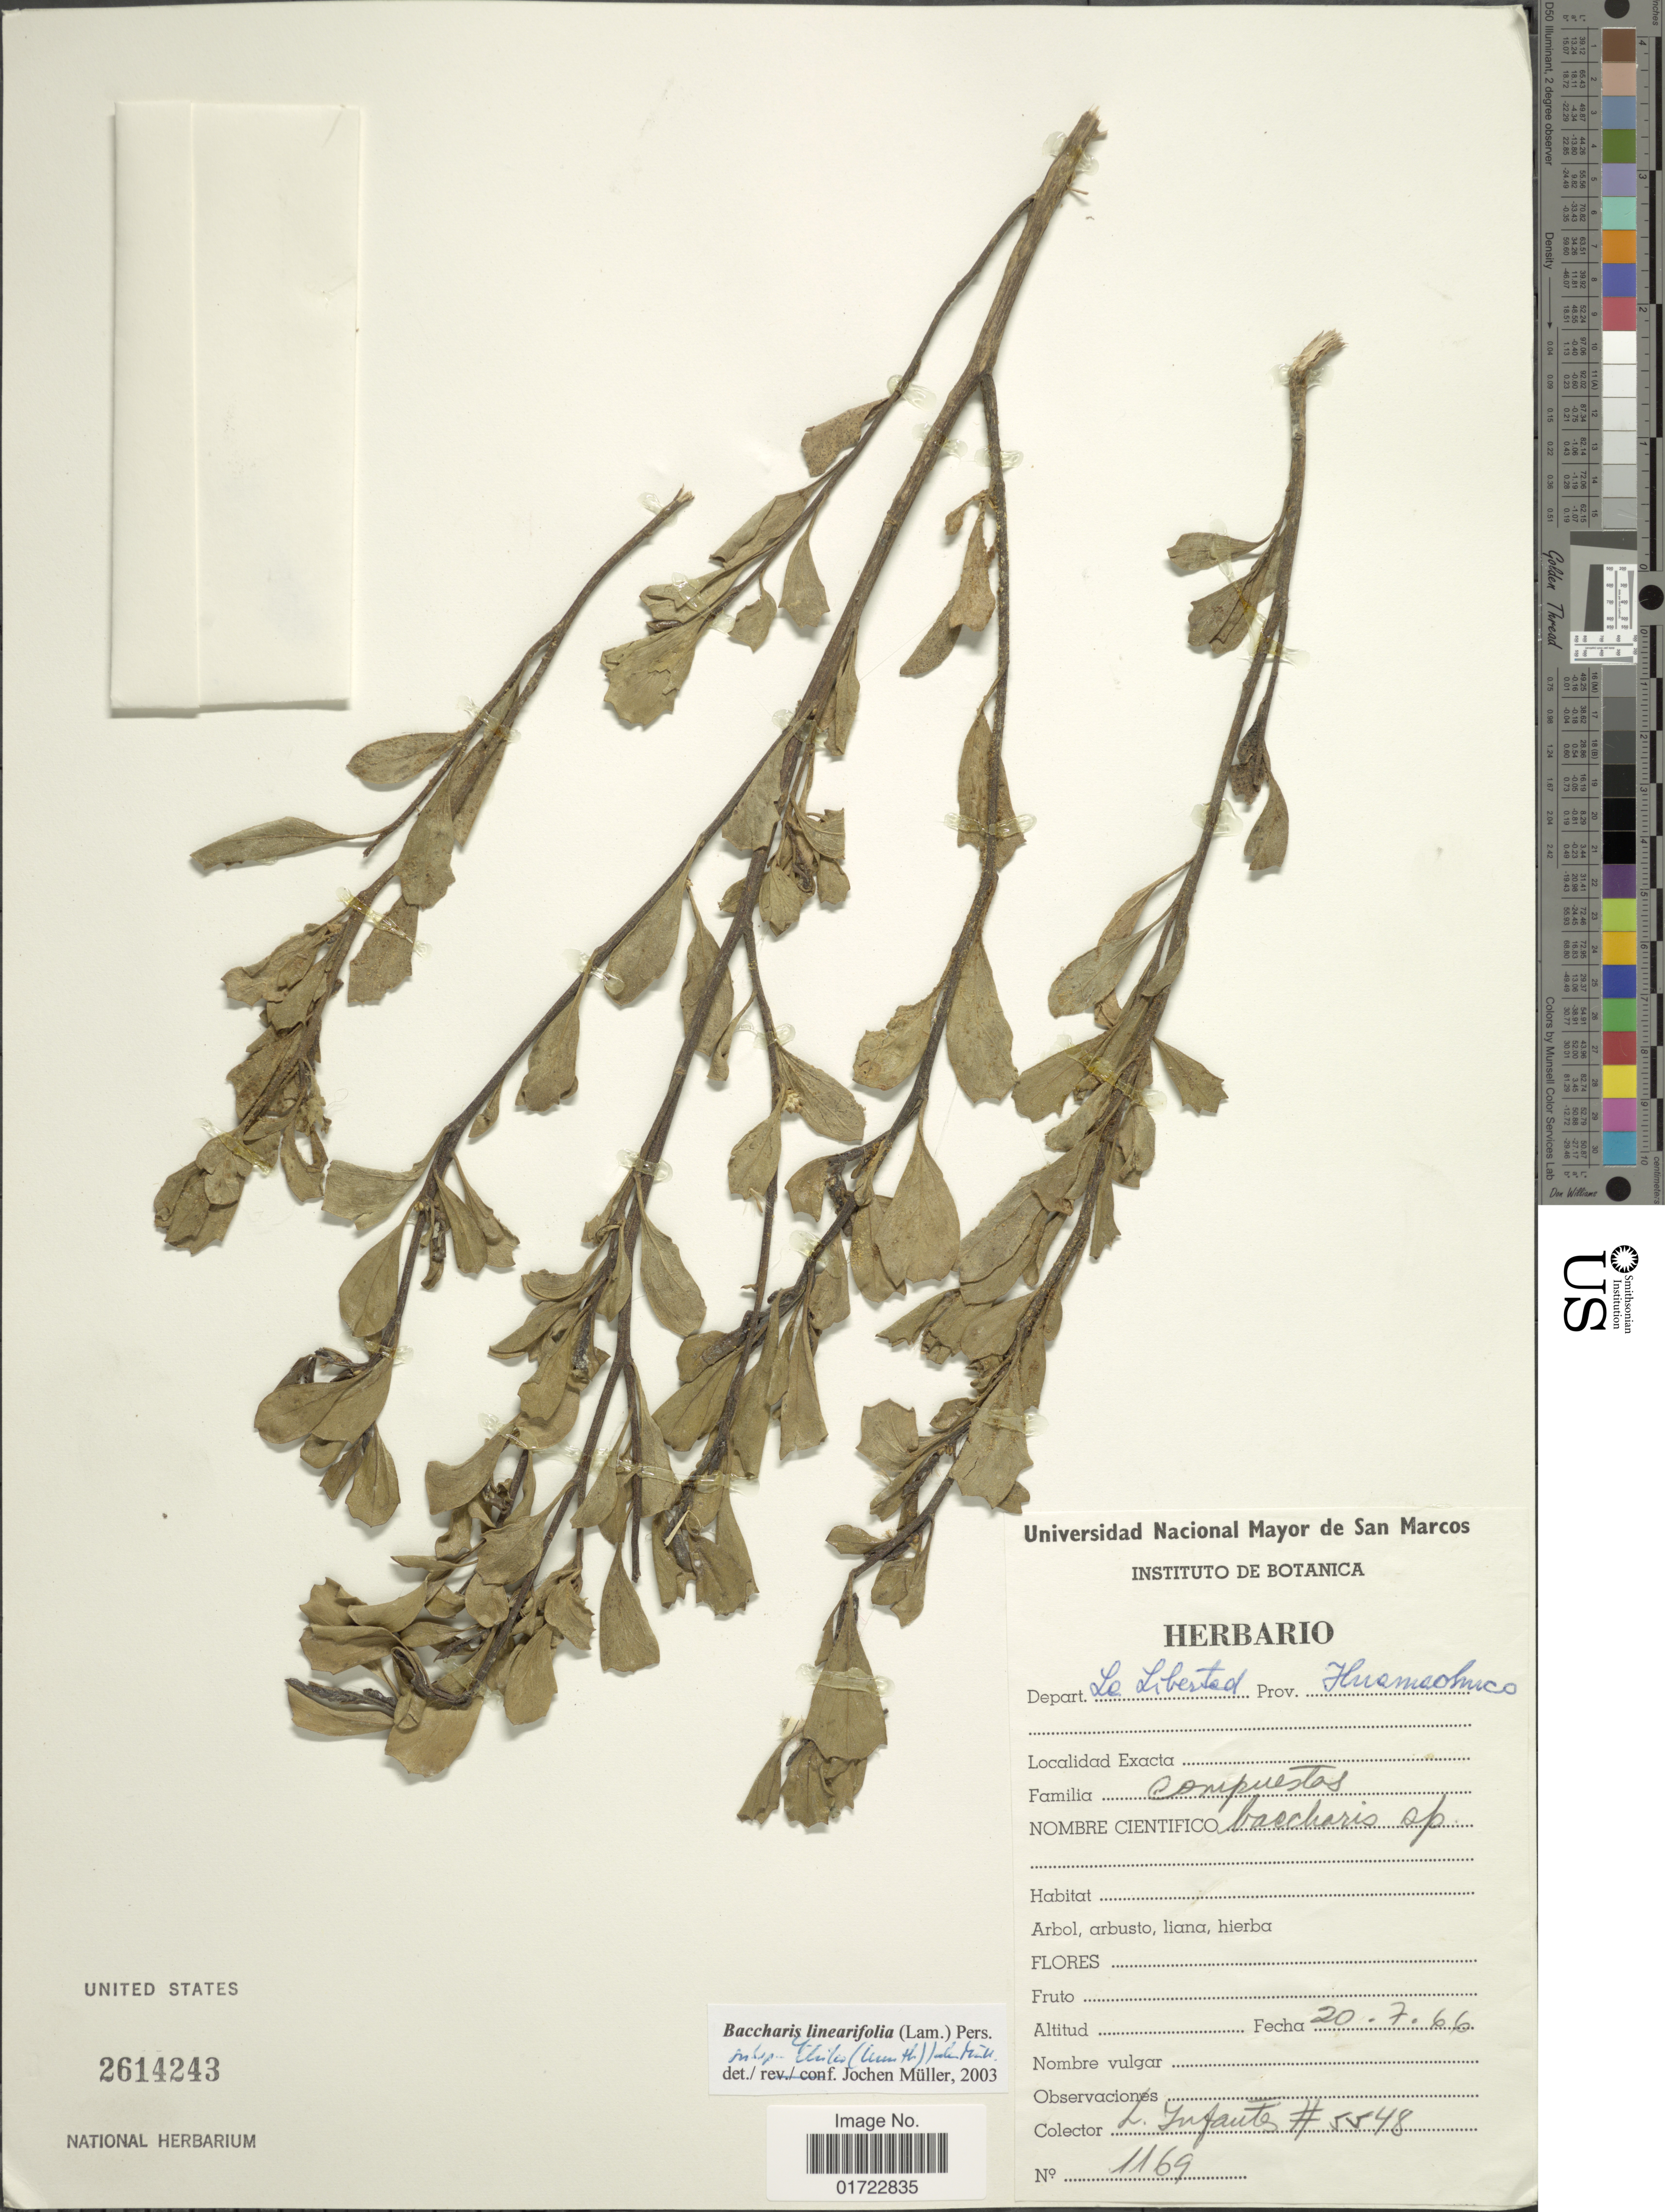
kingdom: Plantae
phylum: Tracheophyta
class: Magnoliopsida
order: Asterales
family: Asteraceae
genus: Baccharis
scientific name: Baccharis linearifolia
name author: (Lam.) Pers.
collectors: L. Infantes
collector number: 5548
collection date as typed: Transcribed d/m/y: 20/7/66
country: Peru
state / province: La Libertad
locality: Prov. Huamachuco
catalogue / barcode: US 2614243